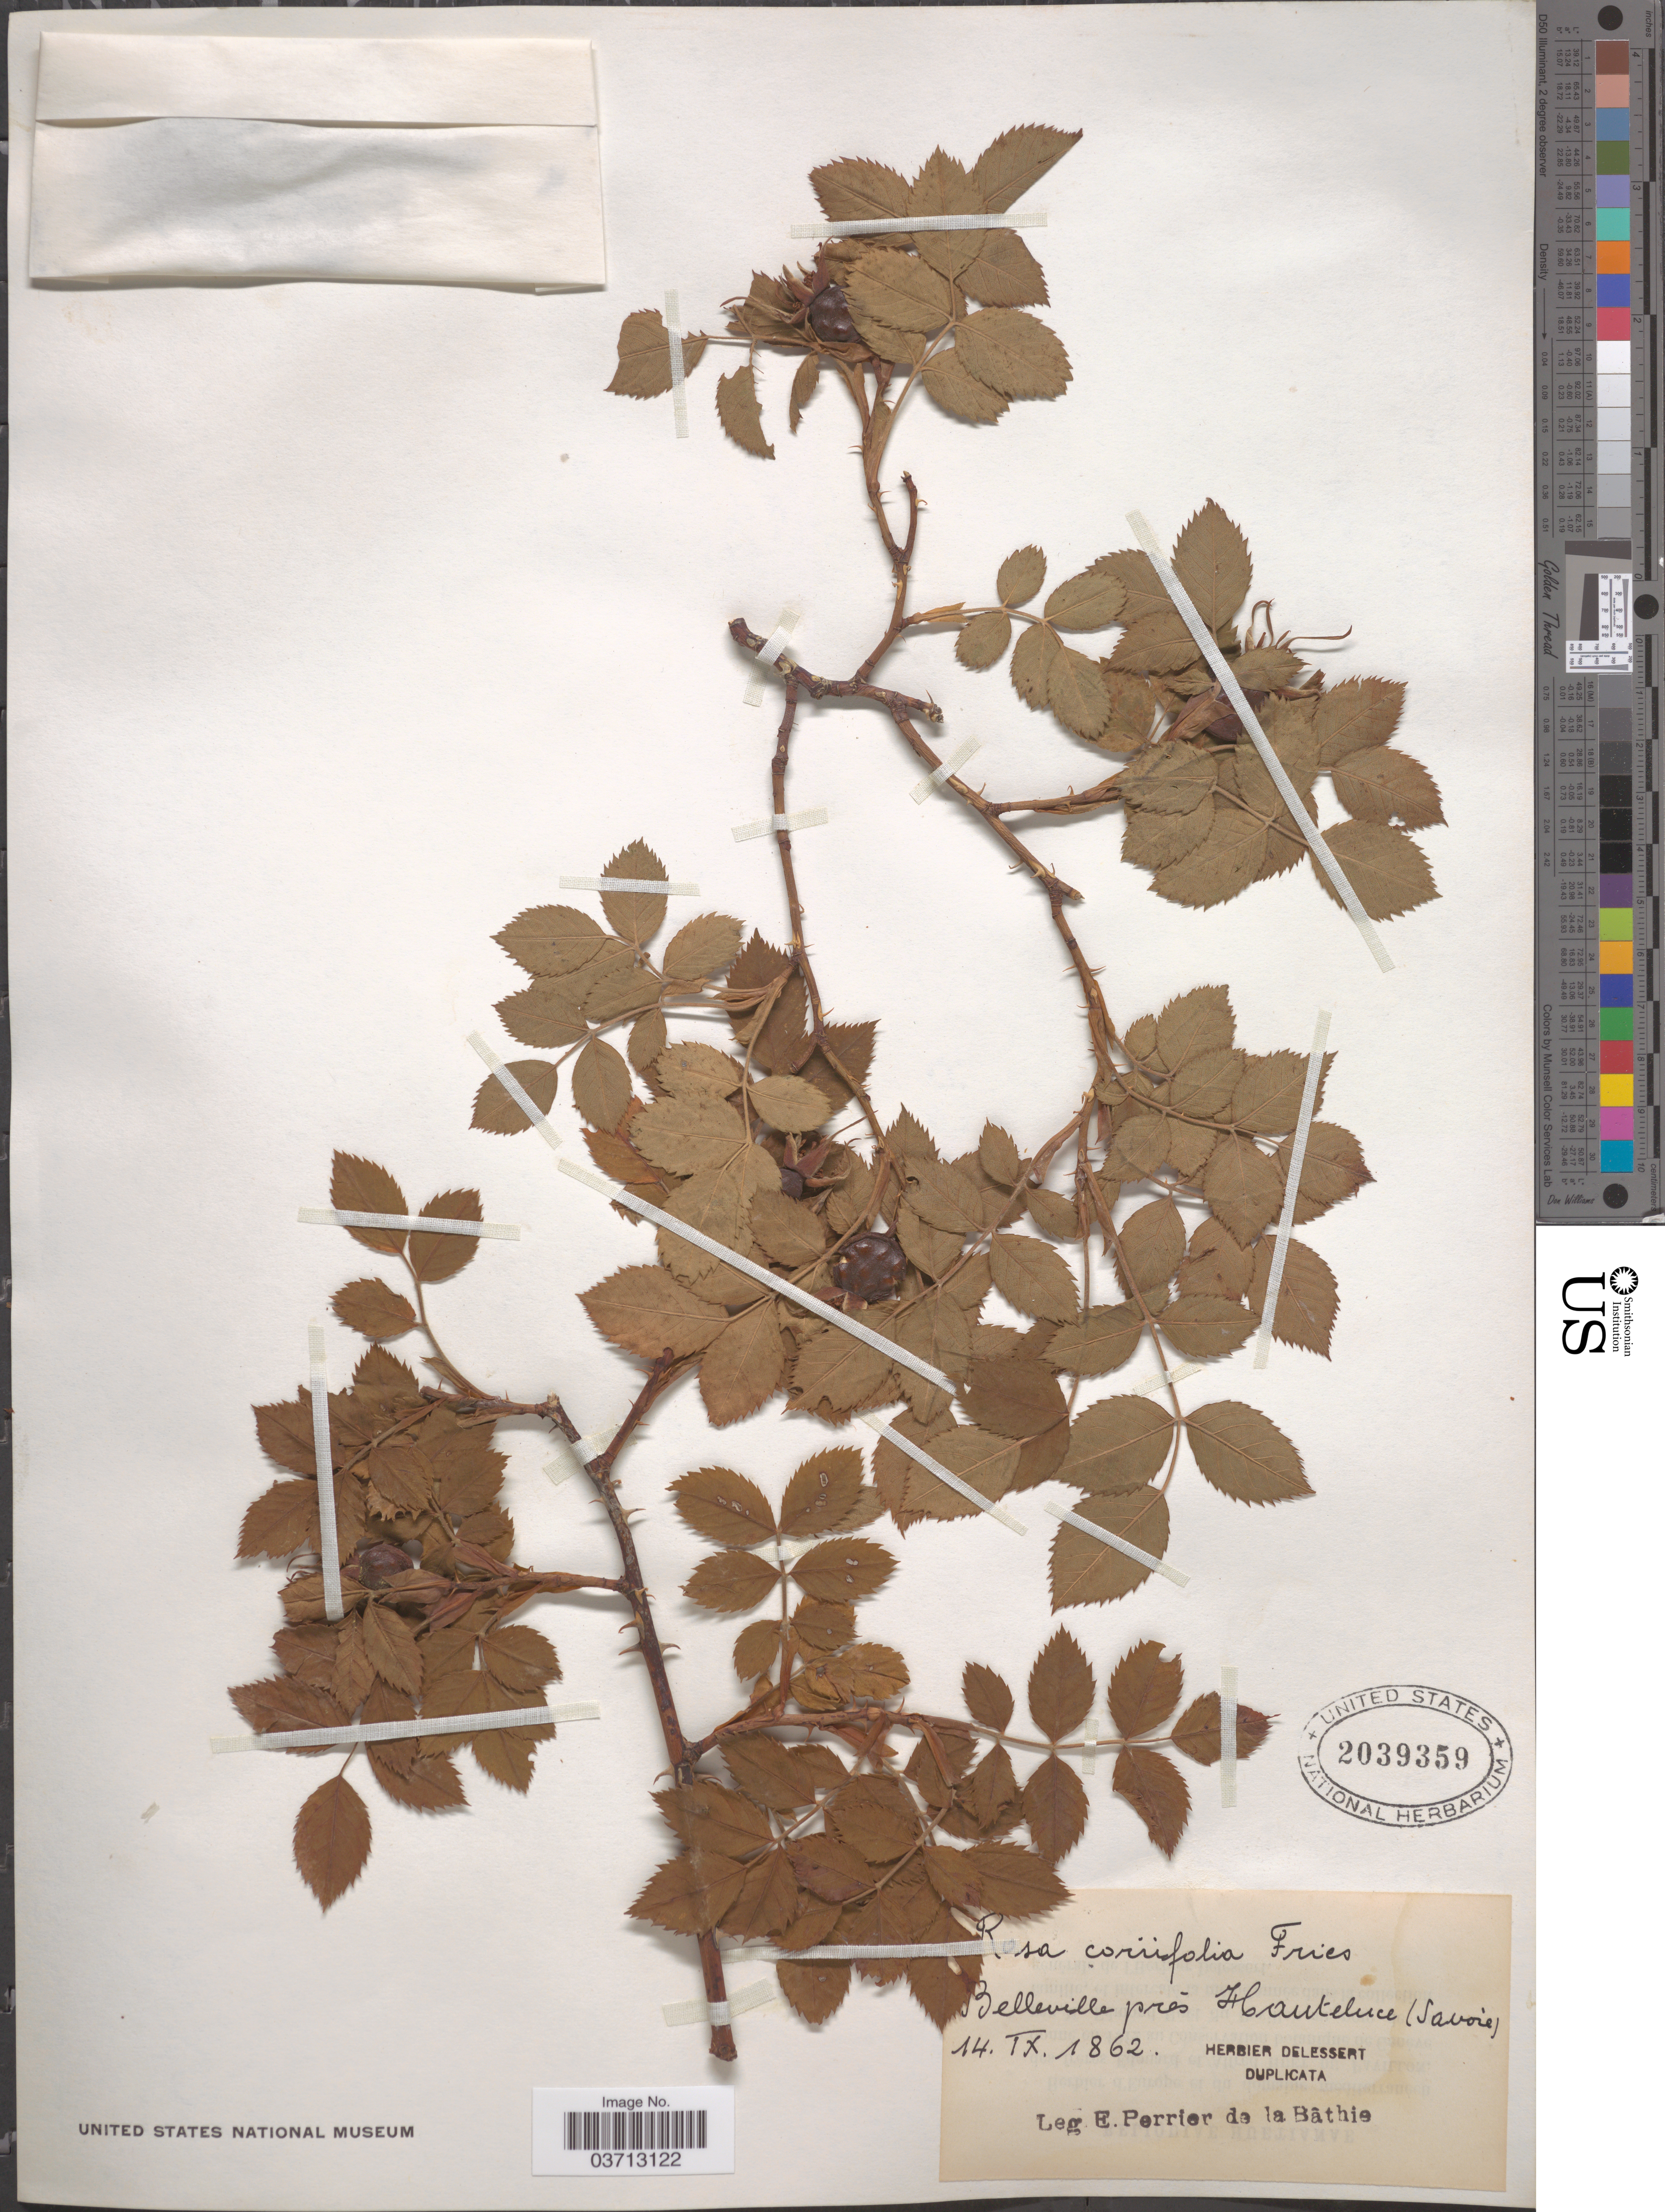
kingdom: Plantae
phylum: Tracheophyta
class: Magnoliopsida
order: Rosales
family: Rosaceae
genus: Rosa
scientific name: Rosa coriifolia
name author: Fr. a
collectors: E. Perrier de la Bâthie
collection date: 1862-09-14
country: France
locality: Belleville prés Hauteluce (Savoie).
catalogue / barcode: US 2039359